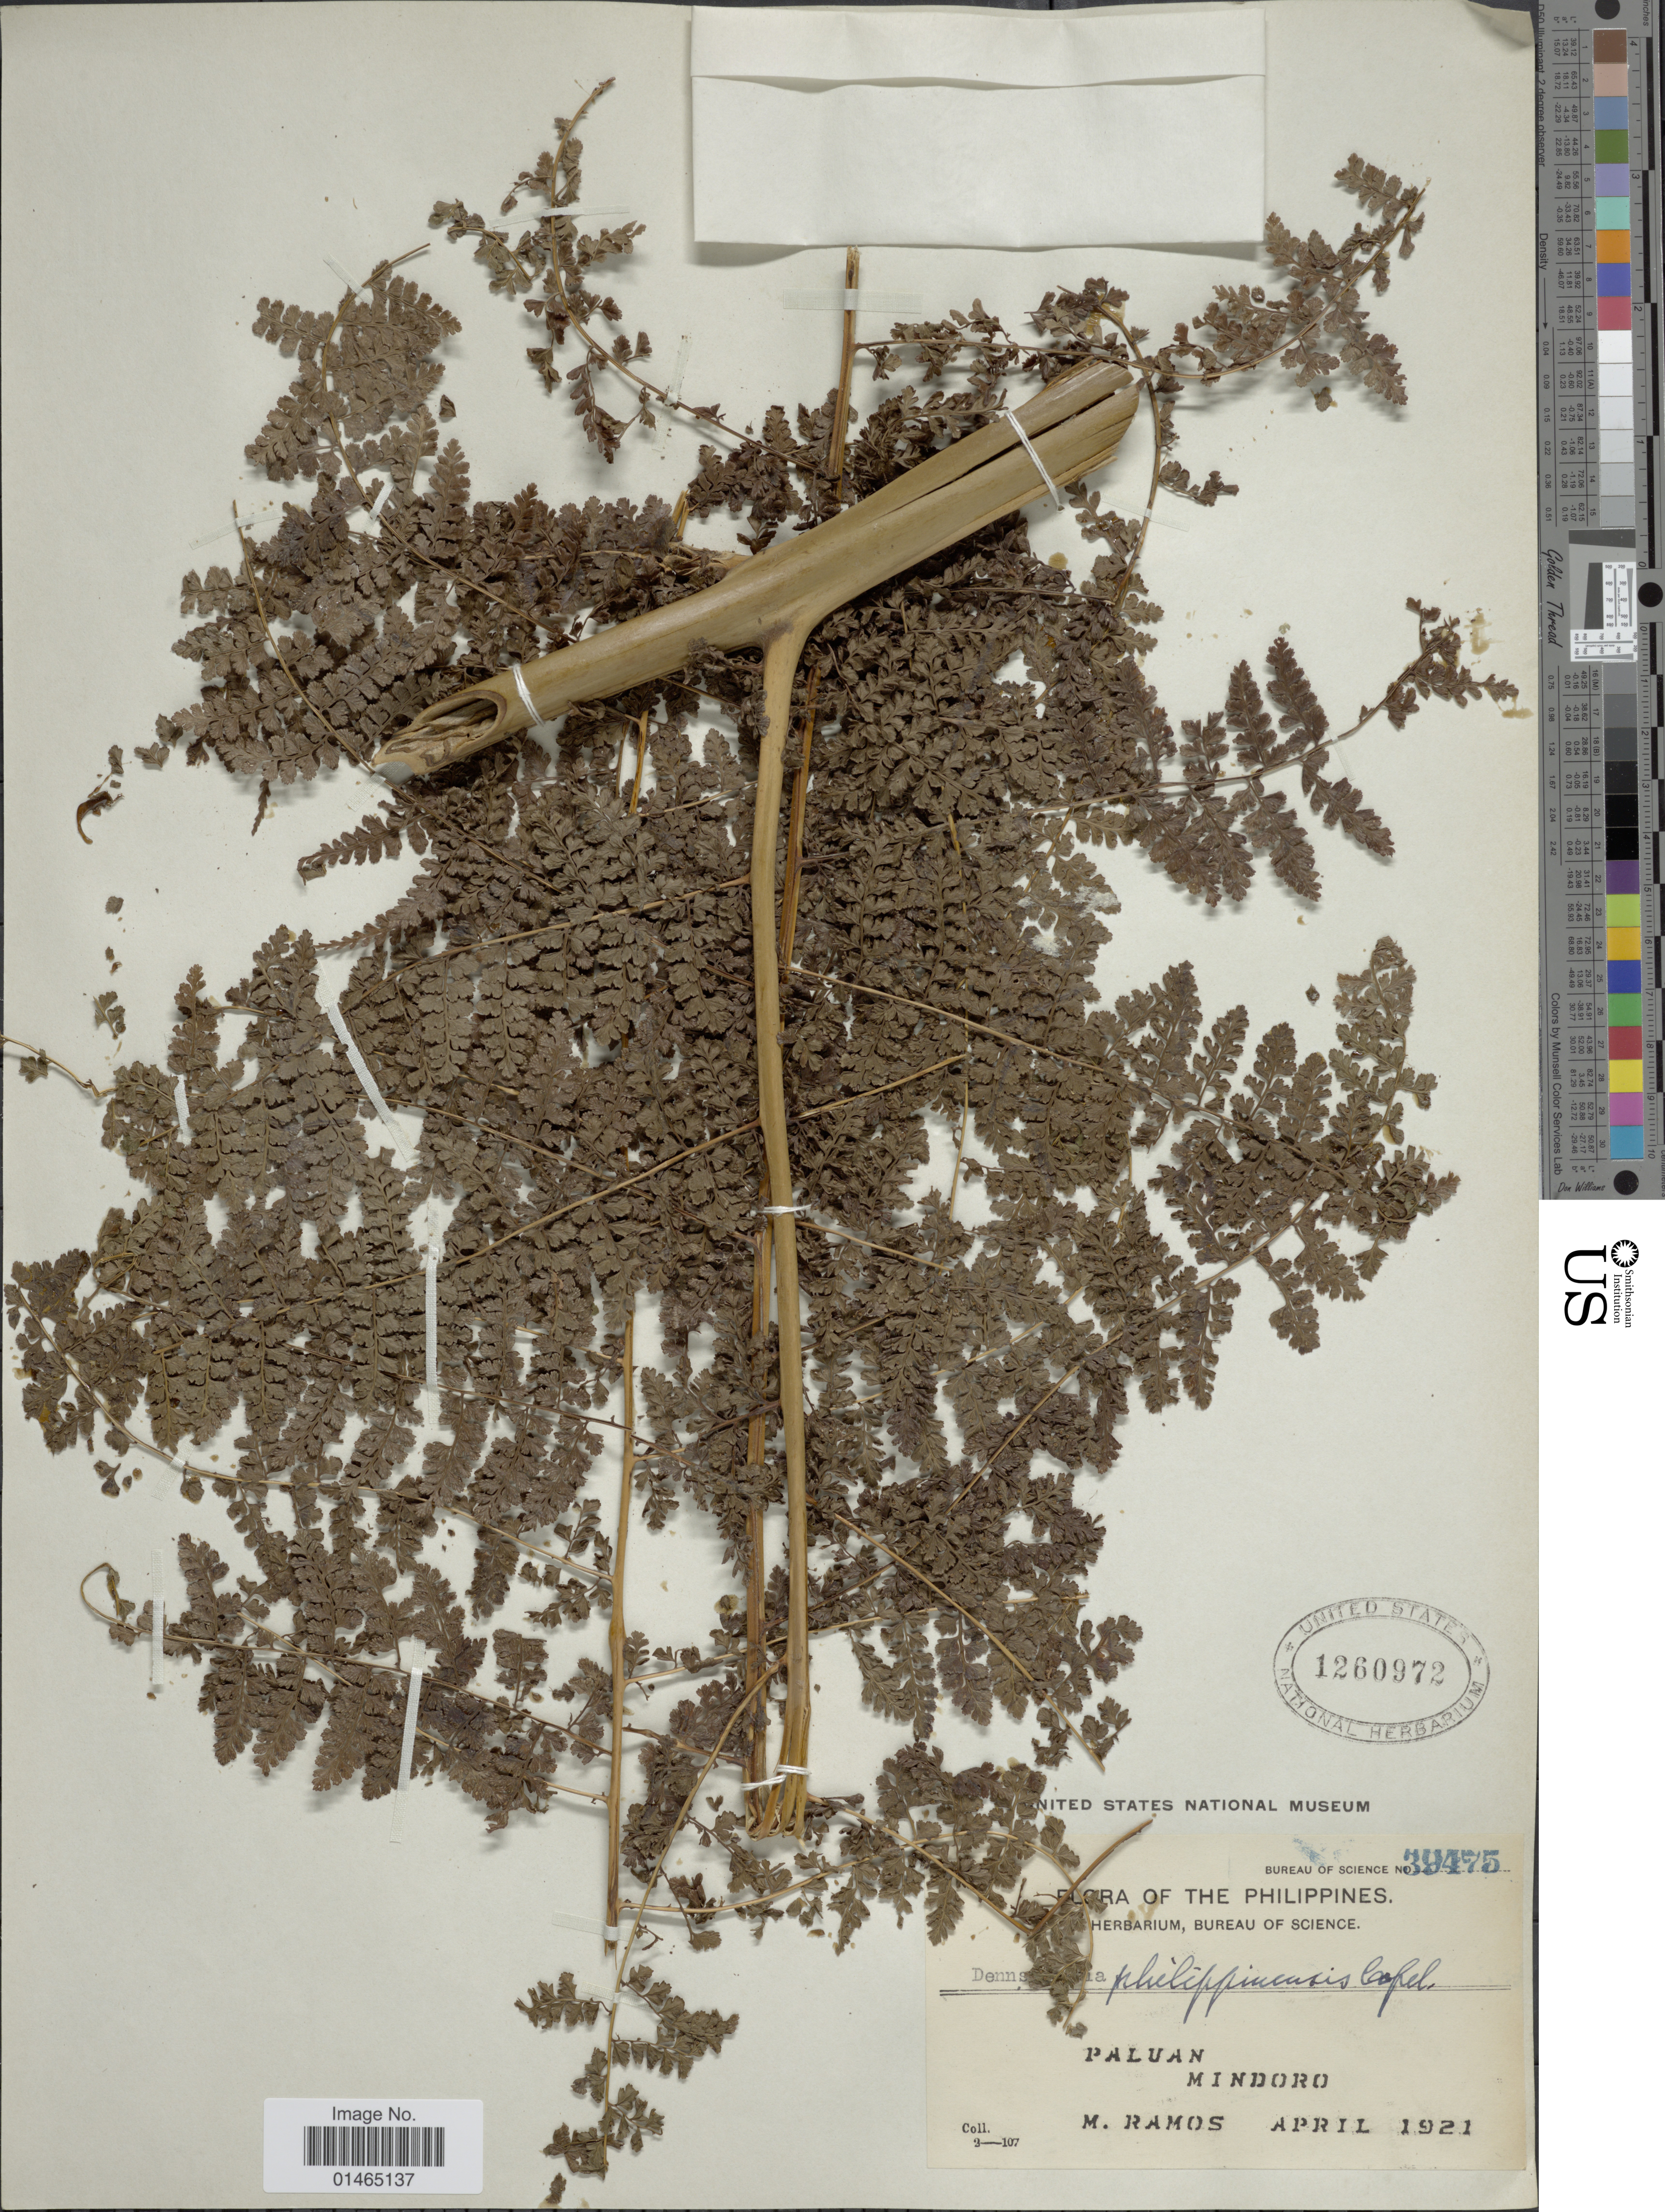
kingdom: Plantae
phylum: Tracheophyta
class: Polypodiopsida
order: Polypodiales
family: Dennstaedtiaceae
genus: Dennstaedtia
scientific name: Dennstaedtia philippensis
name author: Copel. in Elmer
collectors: M. Ramos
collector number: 39475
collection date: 1921-04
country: Philippines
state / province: Mimaropa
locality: Paluan, Mindoro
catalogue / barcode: US 1260972